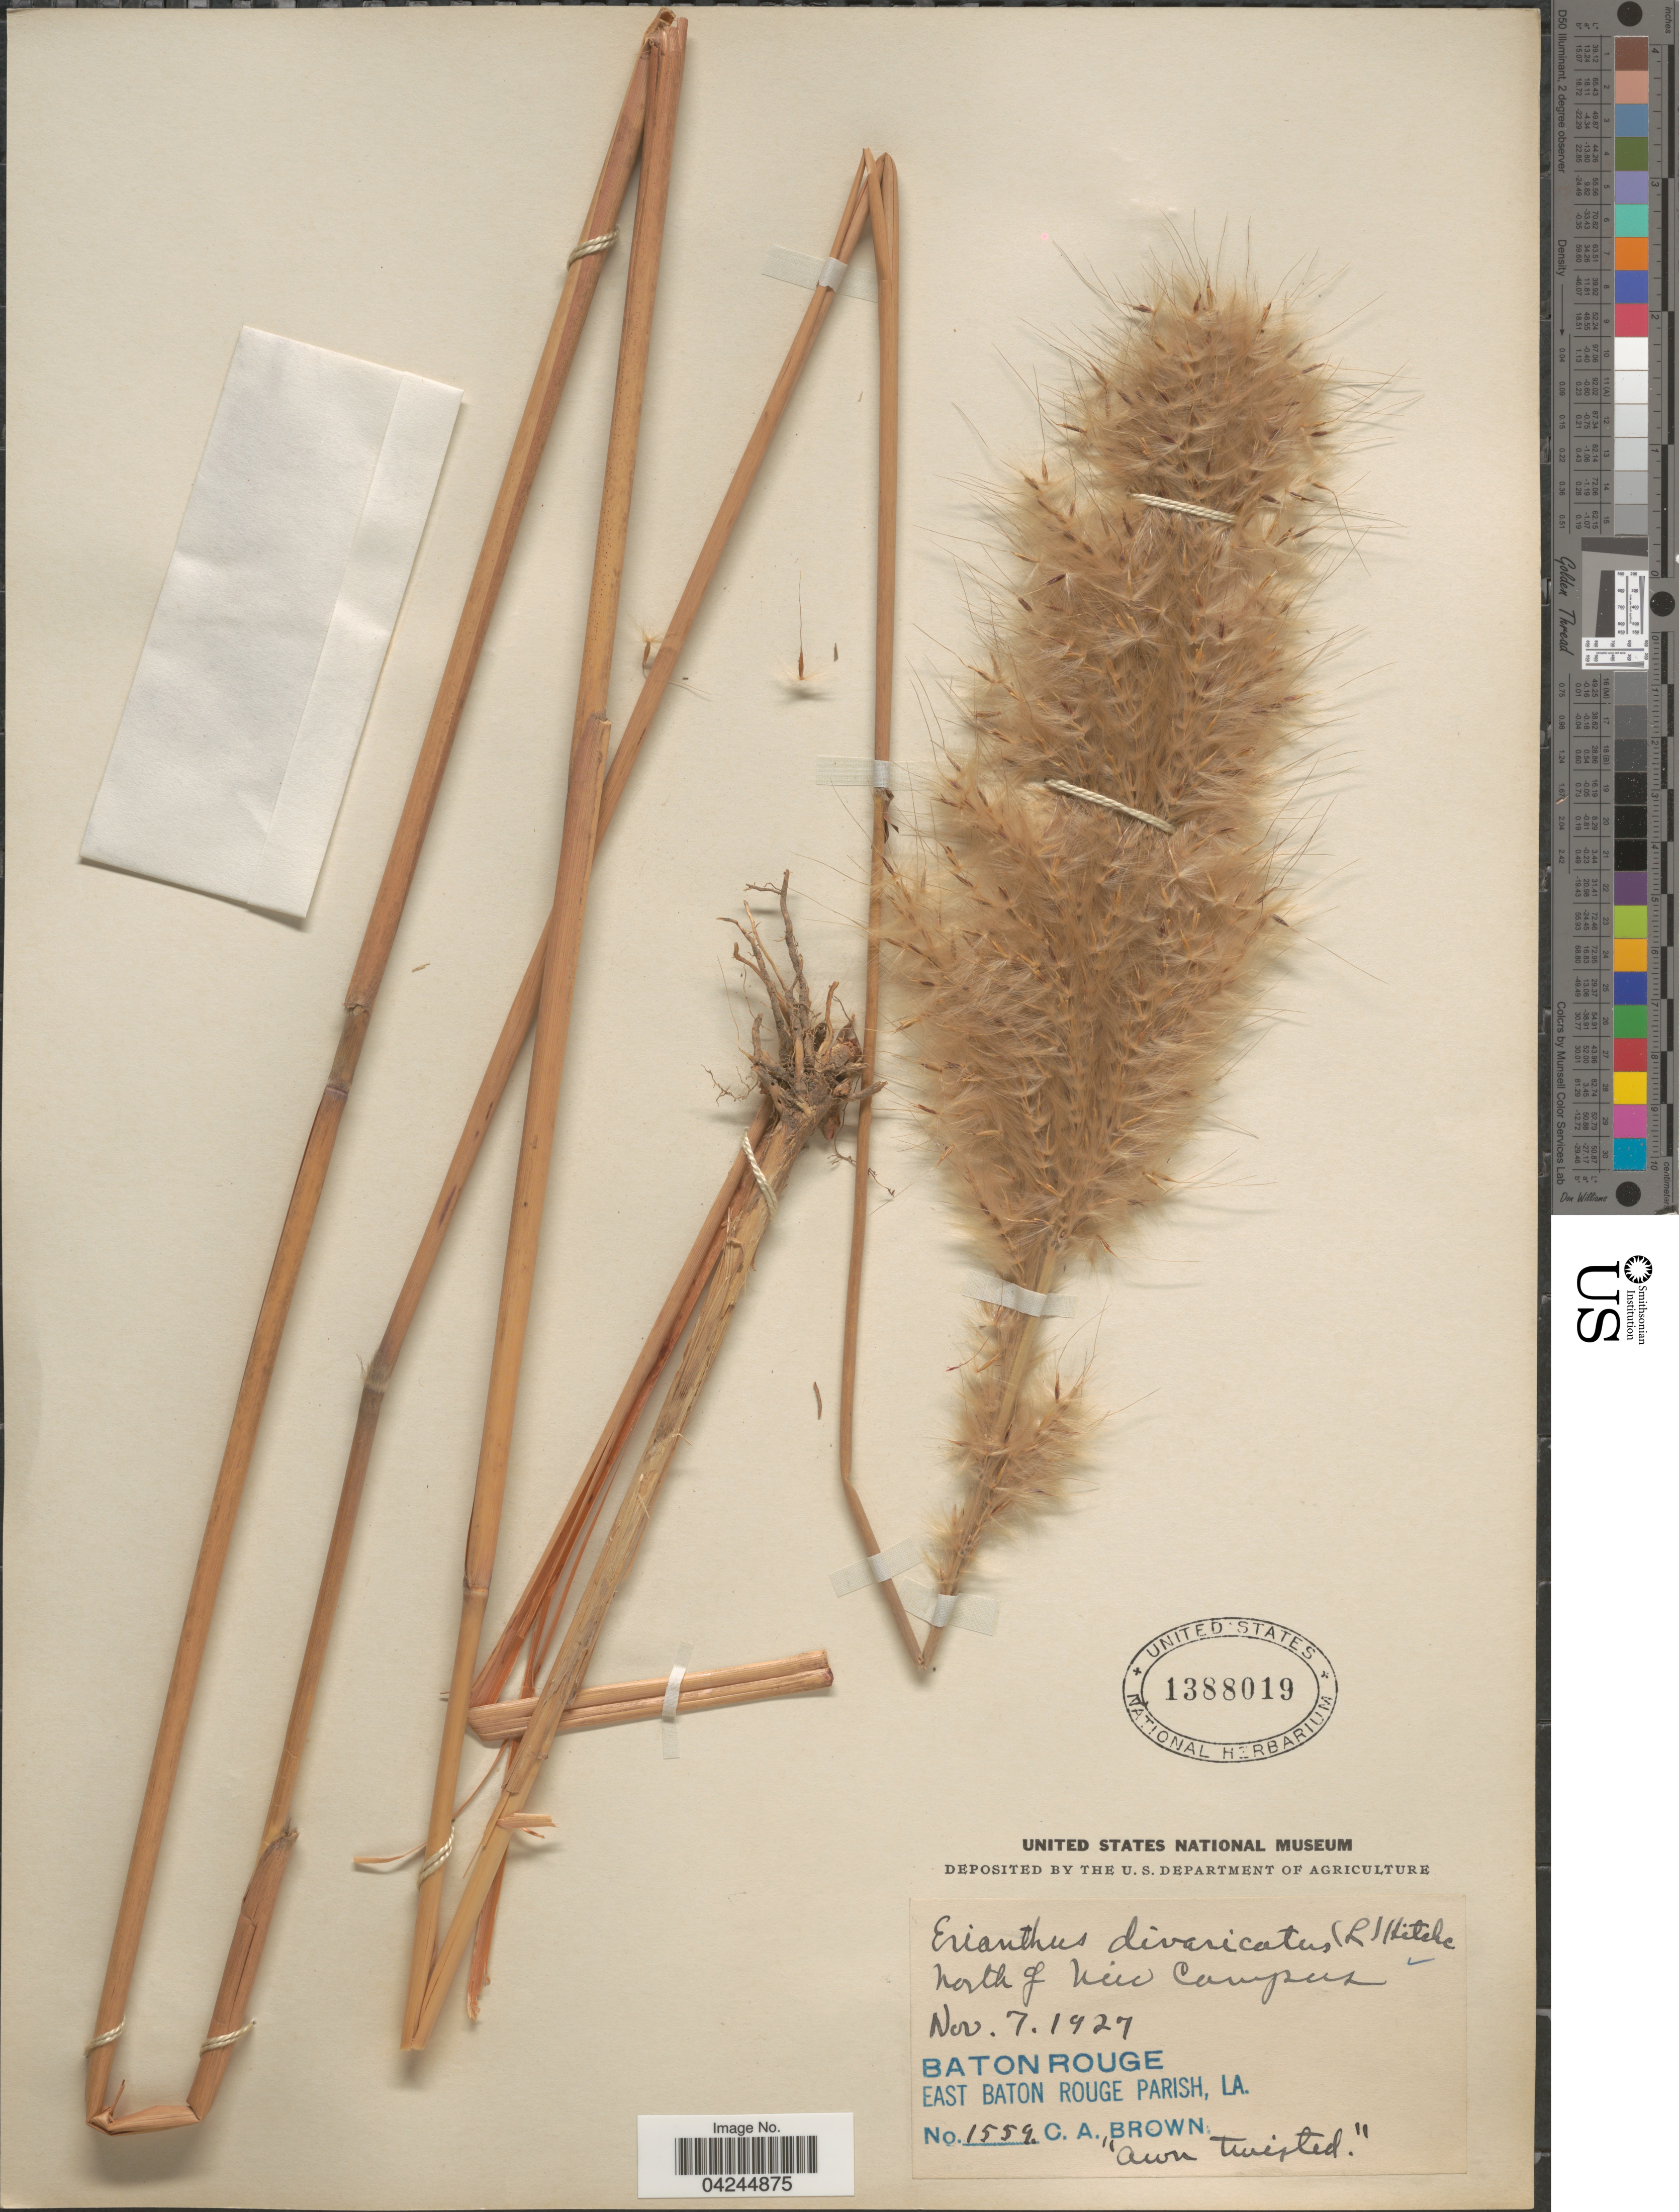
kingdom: Plantae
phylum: Tracheophyta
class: Liliopsida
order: Poales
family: Poaceae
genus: Erianthus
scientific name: Erianthus alopecuroides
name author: Elliott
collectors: C. A. Brown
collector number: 1559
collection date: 1927-11-07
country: United States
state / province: Louisiana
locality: North of New Campus. Baton Rouge. East Baton Rouge Parish.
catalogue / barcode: US 1388019